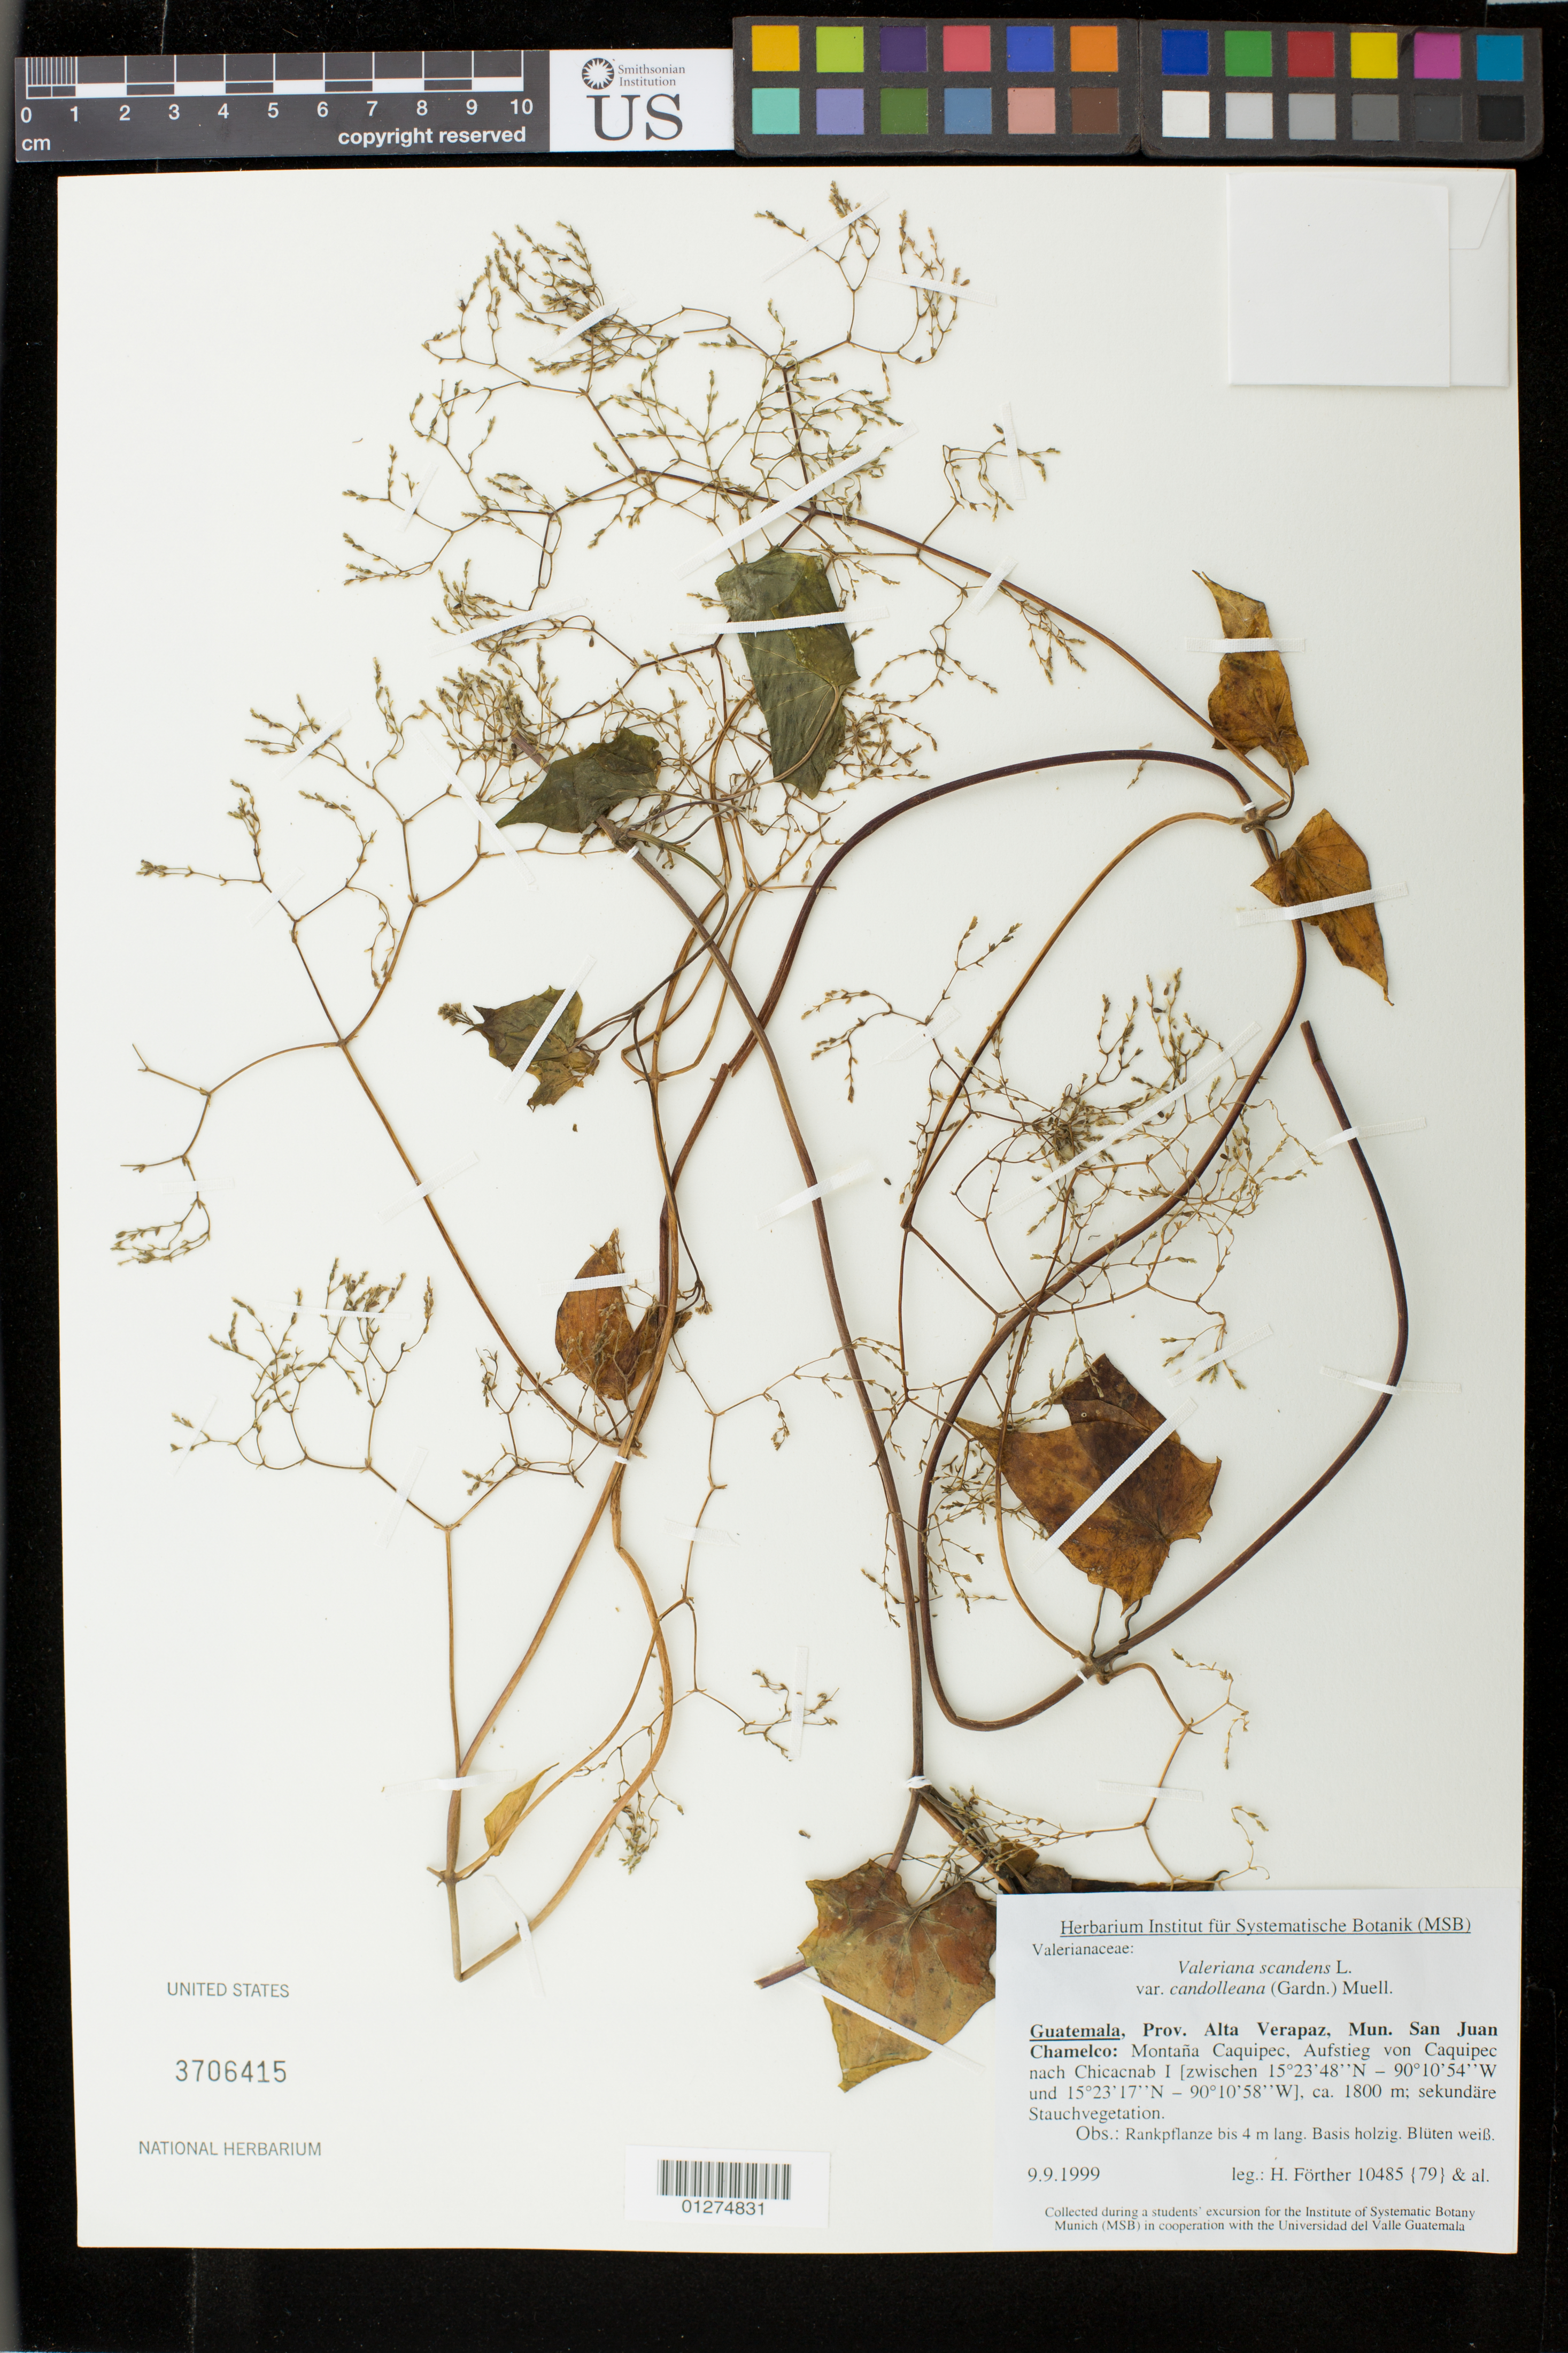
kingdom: Plantae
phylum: Tracheophyta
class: Magnoliopsida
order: Dipsacales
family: Caprifoliaceae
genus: Valeriana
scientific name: Valeriana scandens var. candolleana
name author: (Gardner) C. Müll.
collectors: H. Förther et al.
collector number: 10485 {79}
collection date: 1999-09-09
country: Guatemala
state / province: Alta Verapaz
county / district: San Juan Chamelco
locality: Montana Caquipec, Aufstieg von Caquipec nach Chicacnab I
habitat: sekundäre stauchvegetation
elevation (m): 1800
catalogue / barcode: US 3706415